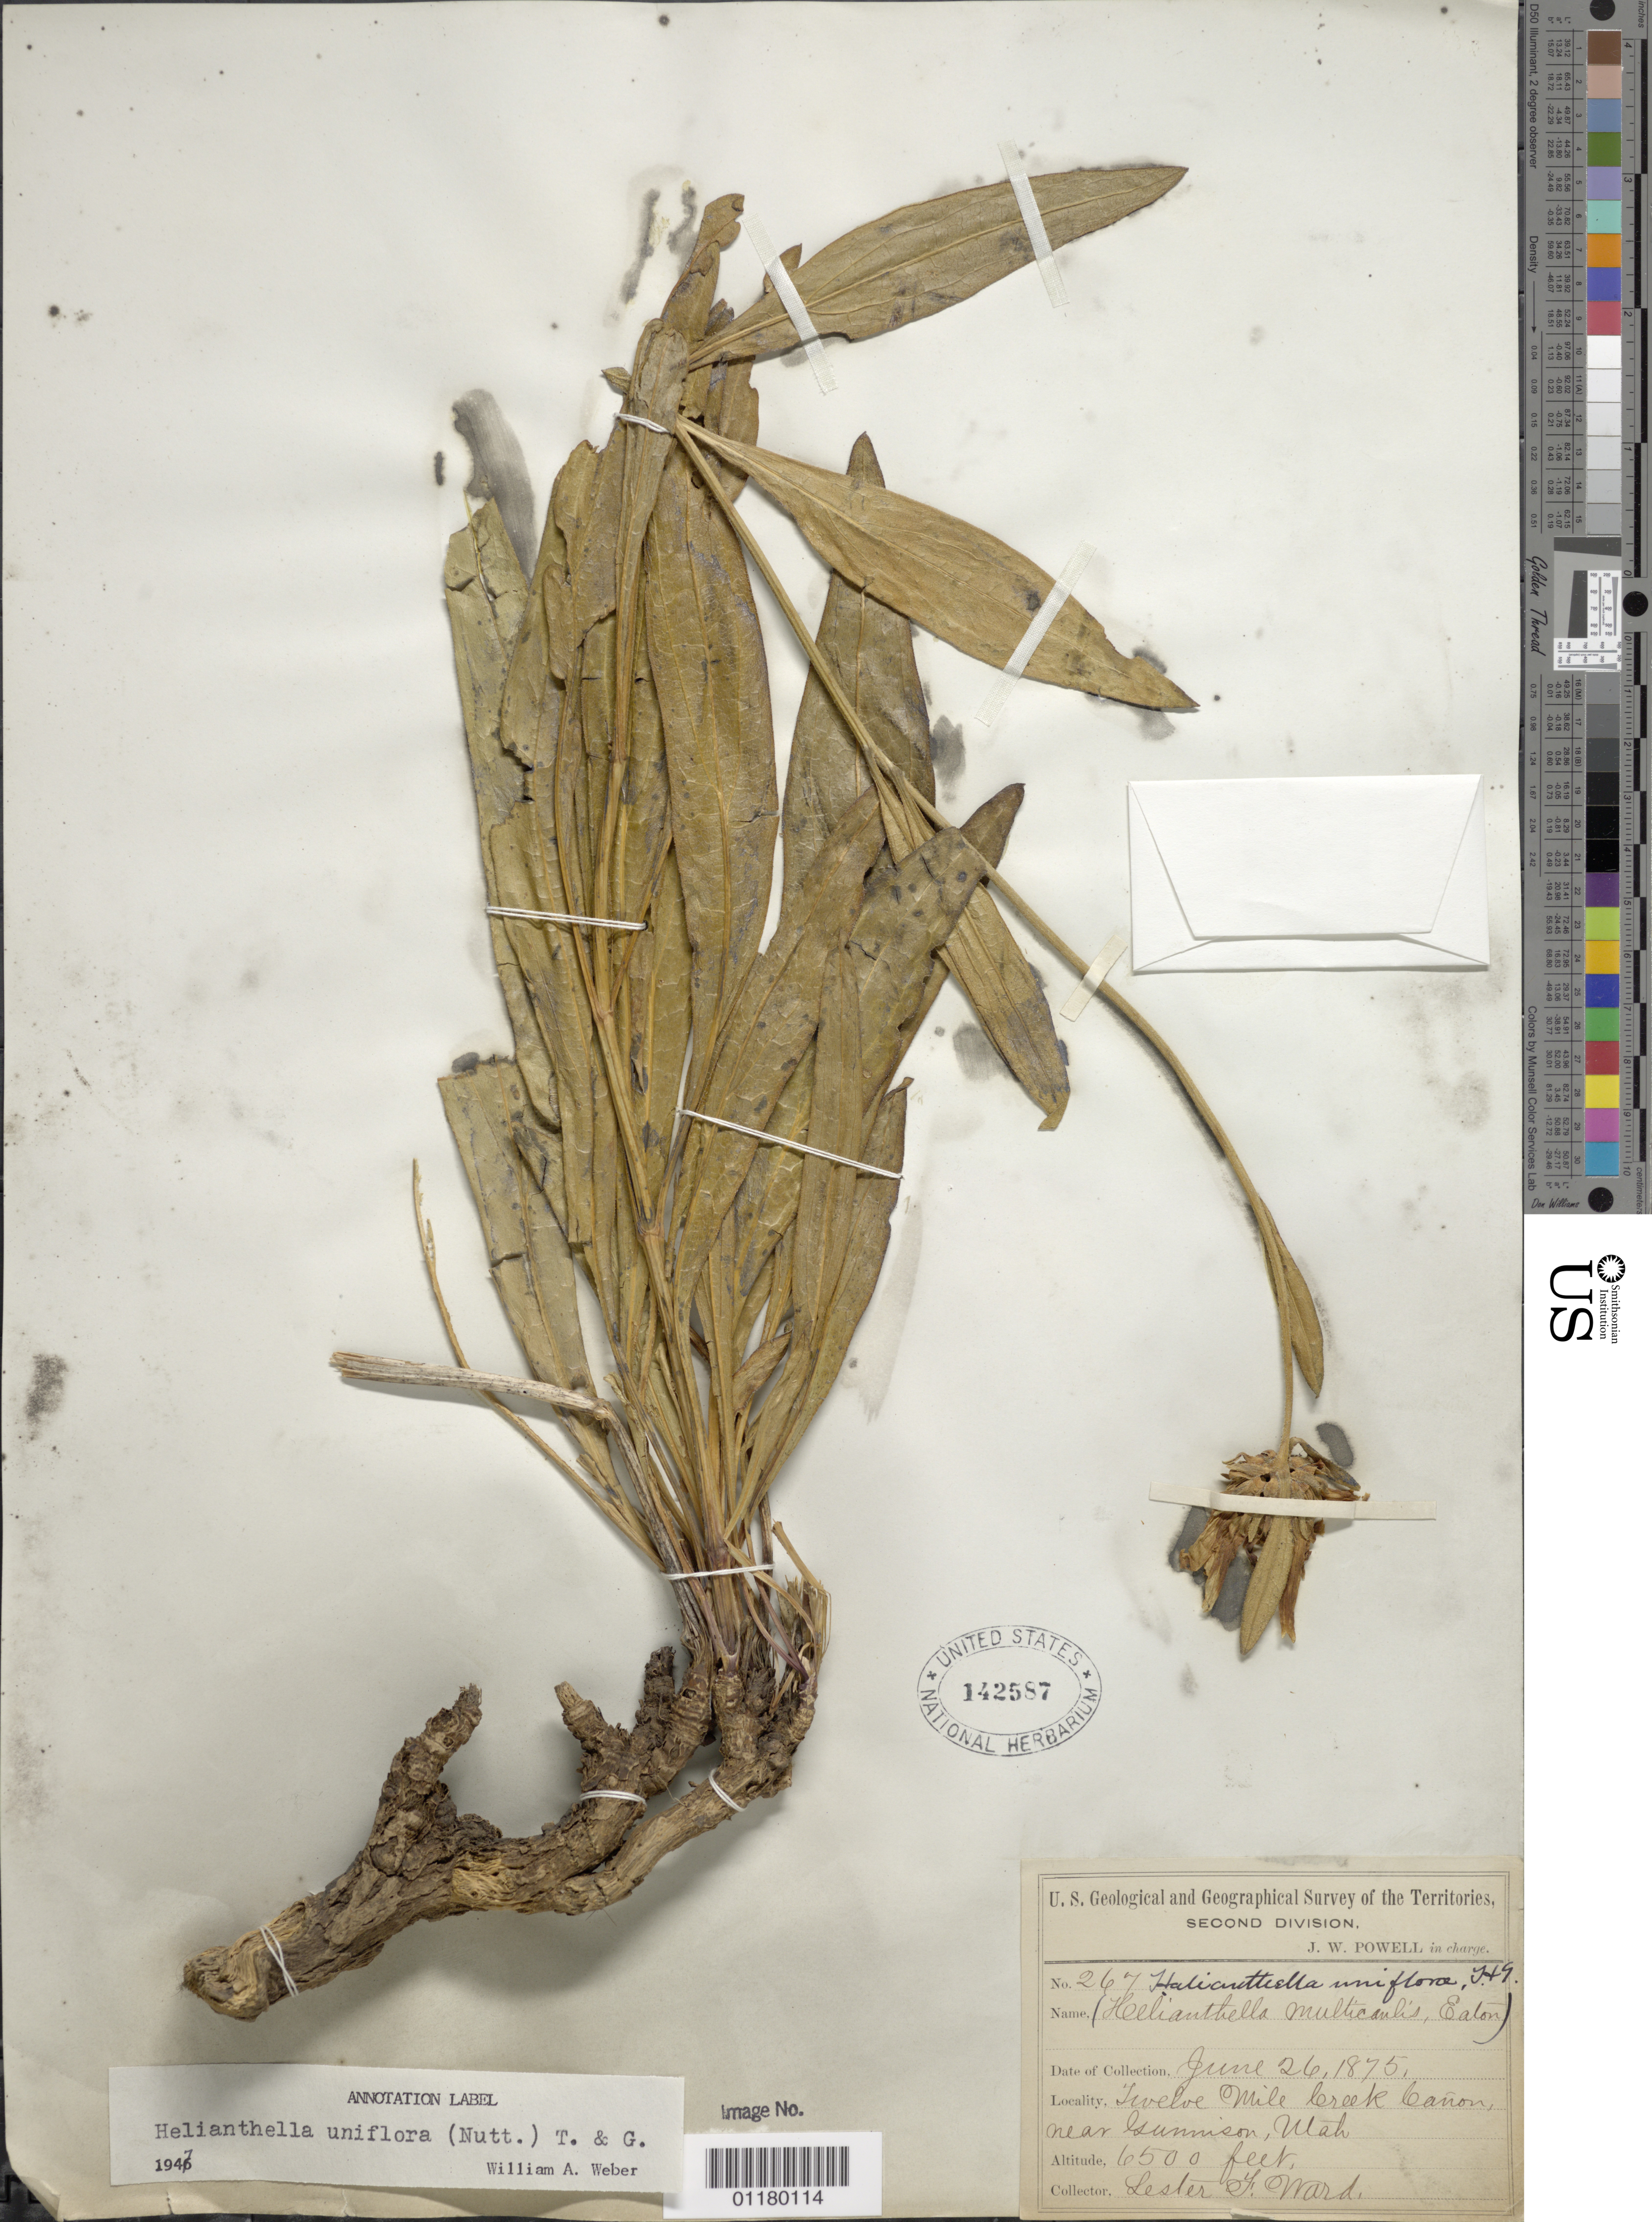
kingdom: Plantae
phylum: Tracheophyta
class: Magnoliopsida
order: Asterales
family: Asteraceae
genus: Helianthella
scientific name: Helianthella uniflora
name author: Torr. & A. Gray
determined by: Weber, W. A.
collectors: L. F. Ward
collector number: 267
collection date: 1875-06-26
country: United States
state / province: Utah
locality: Twelve Mile Creek Canyon near Gunnison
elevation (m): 1981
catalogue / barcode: US 142587